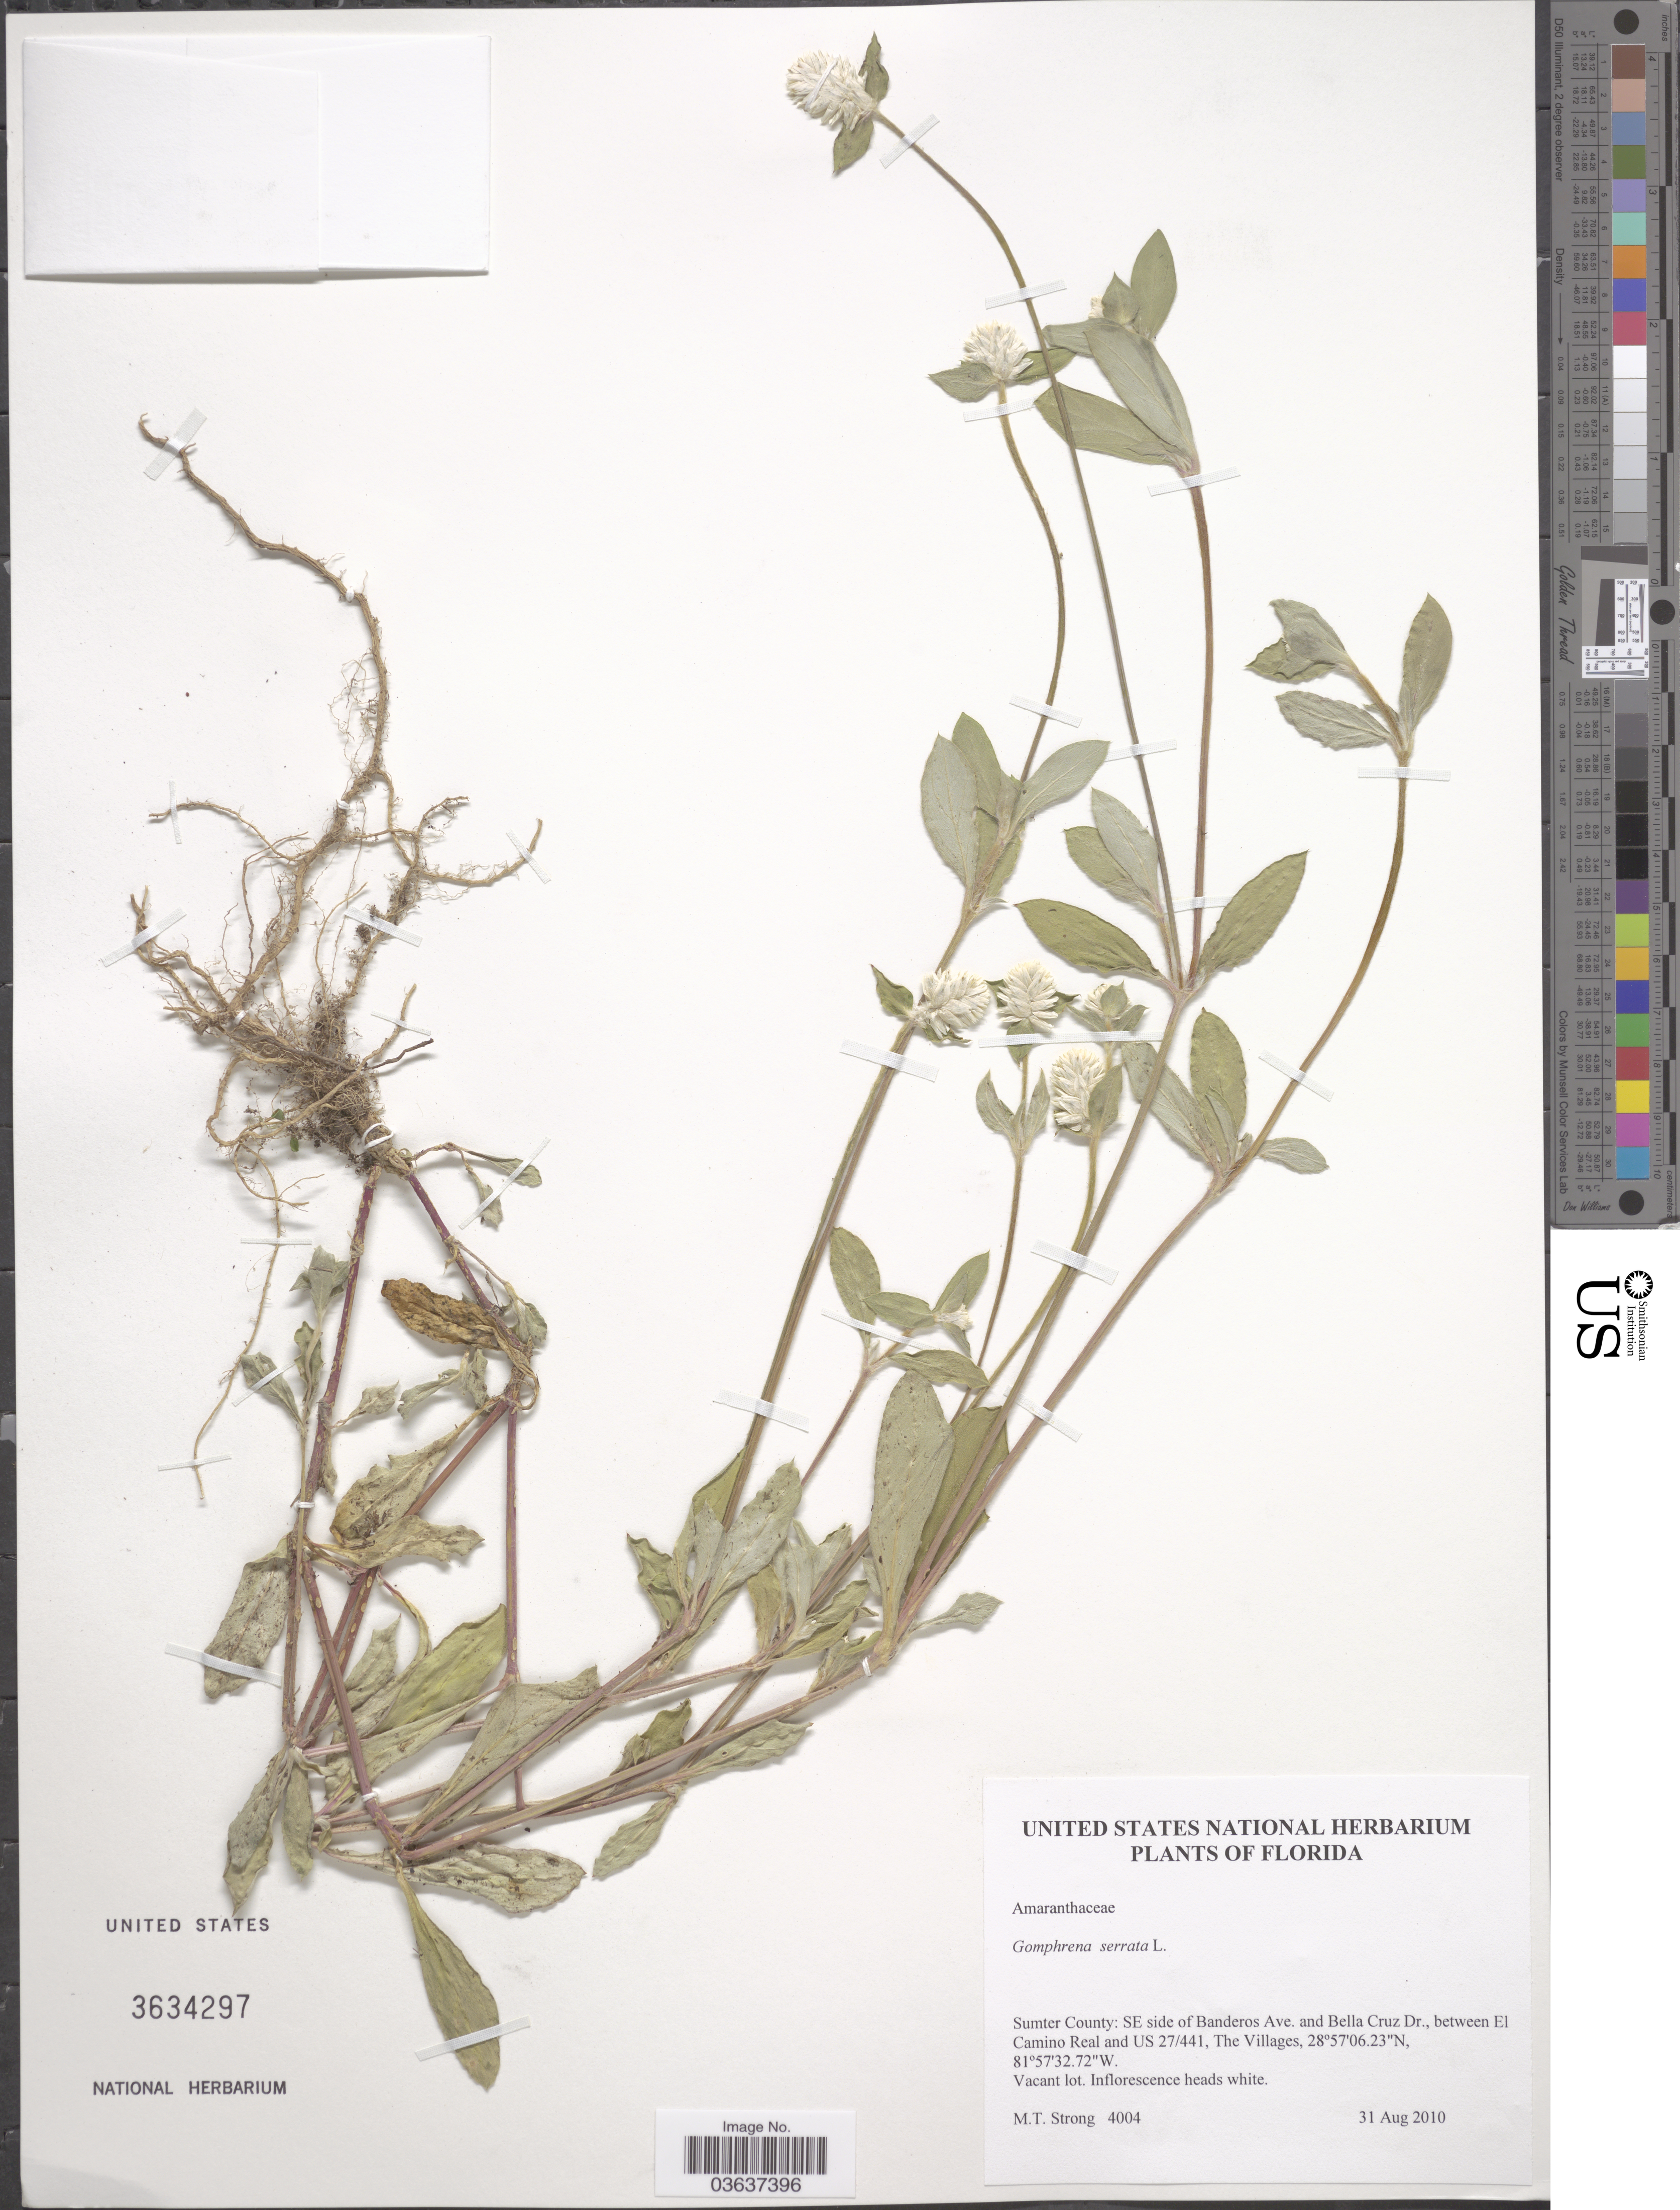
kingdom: Plantae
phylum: Tracheophyta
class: Magnoliopsida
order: Caryophyllales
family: Amaranthaceae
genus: Gomphrena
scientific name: Gomphrena serrata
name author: L.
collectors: M. T. Strong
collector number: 4004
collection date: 2010-08-31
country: United States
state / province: Florida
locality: Sumter County: SE side of Banderos Ave. and Bella Cruz Dr., between El Camino Real and US 27/441, The Villages.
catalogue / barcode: US 3634297